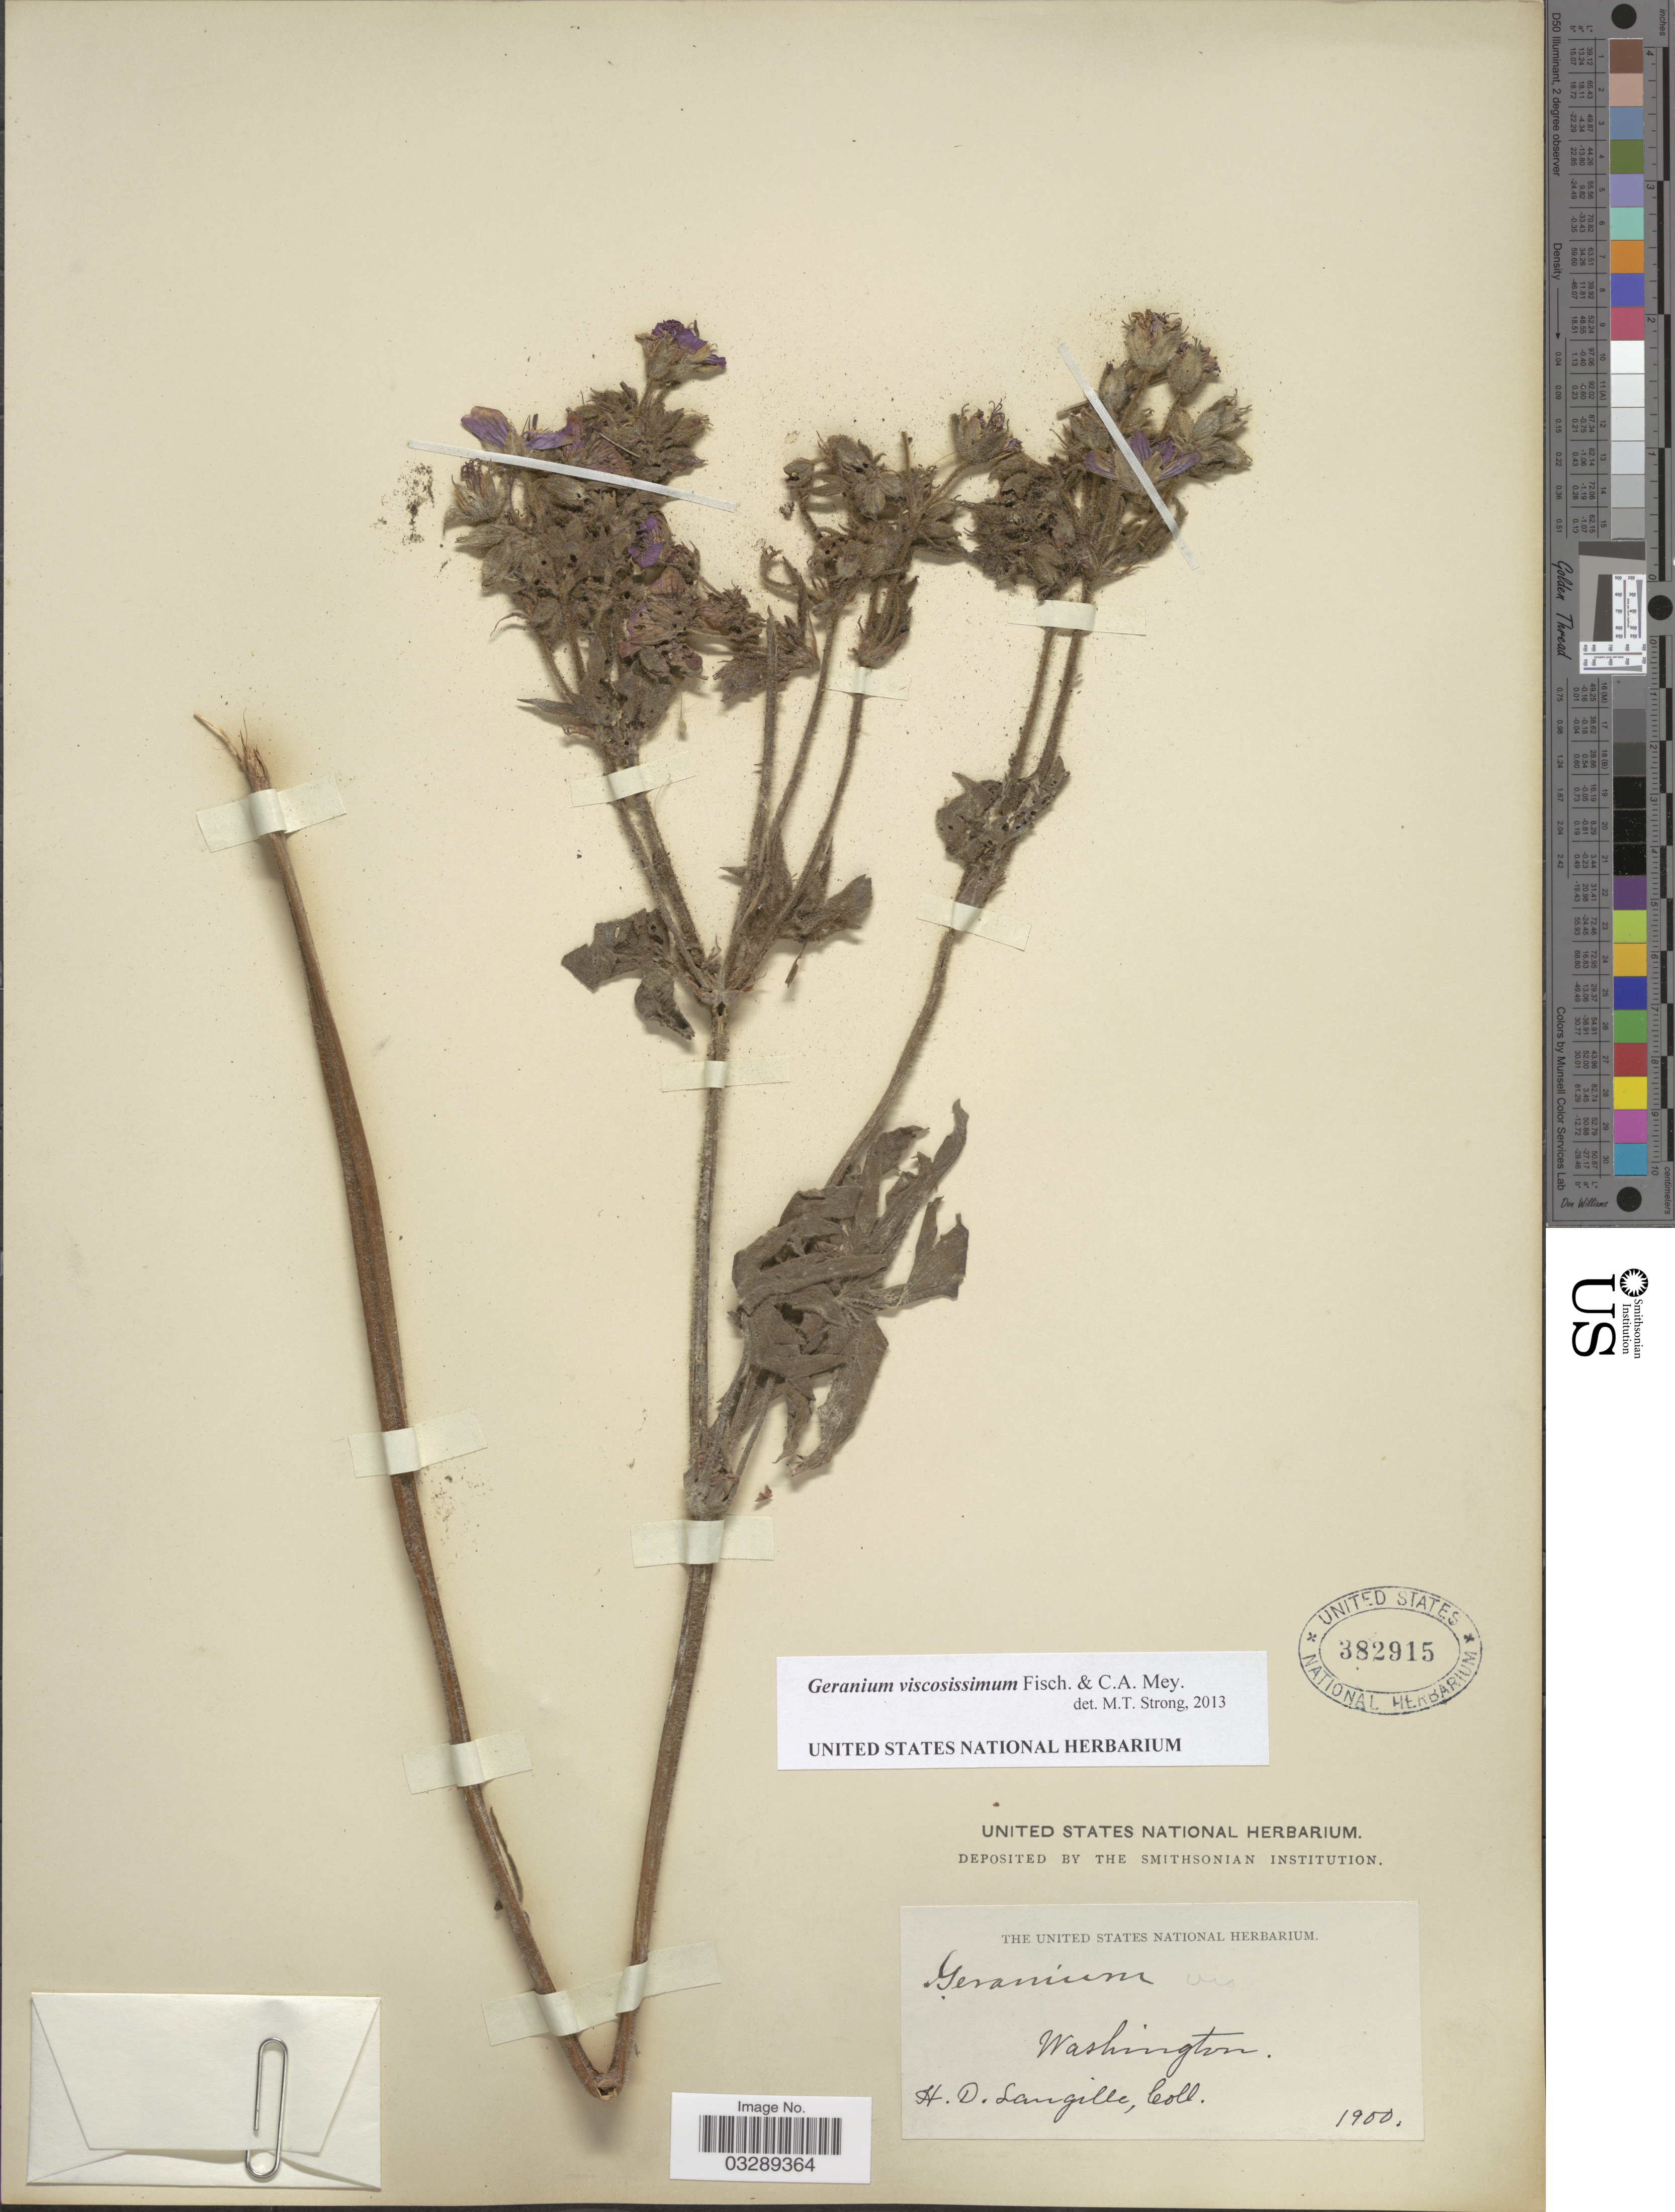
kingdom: Plantae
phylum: Tracheophyta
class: Magnoliopsida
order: Geraniales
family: Geraniaceae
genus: Geranium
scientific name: Geranium viscosissimum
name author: Fisch. & C.A. Mey.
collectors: H. Langille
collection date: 1900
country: United States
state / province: Washington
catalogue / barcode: US 382915